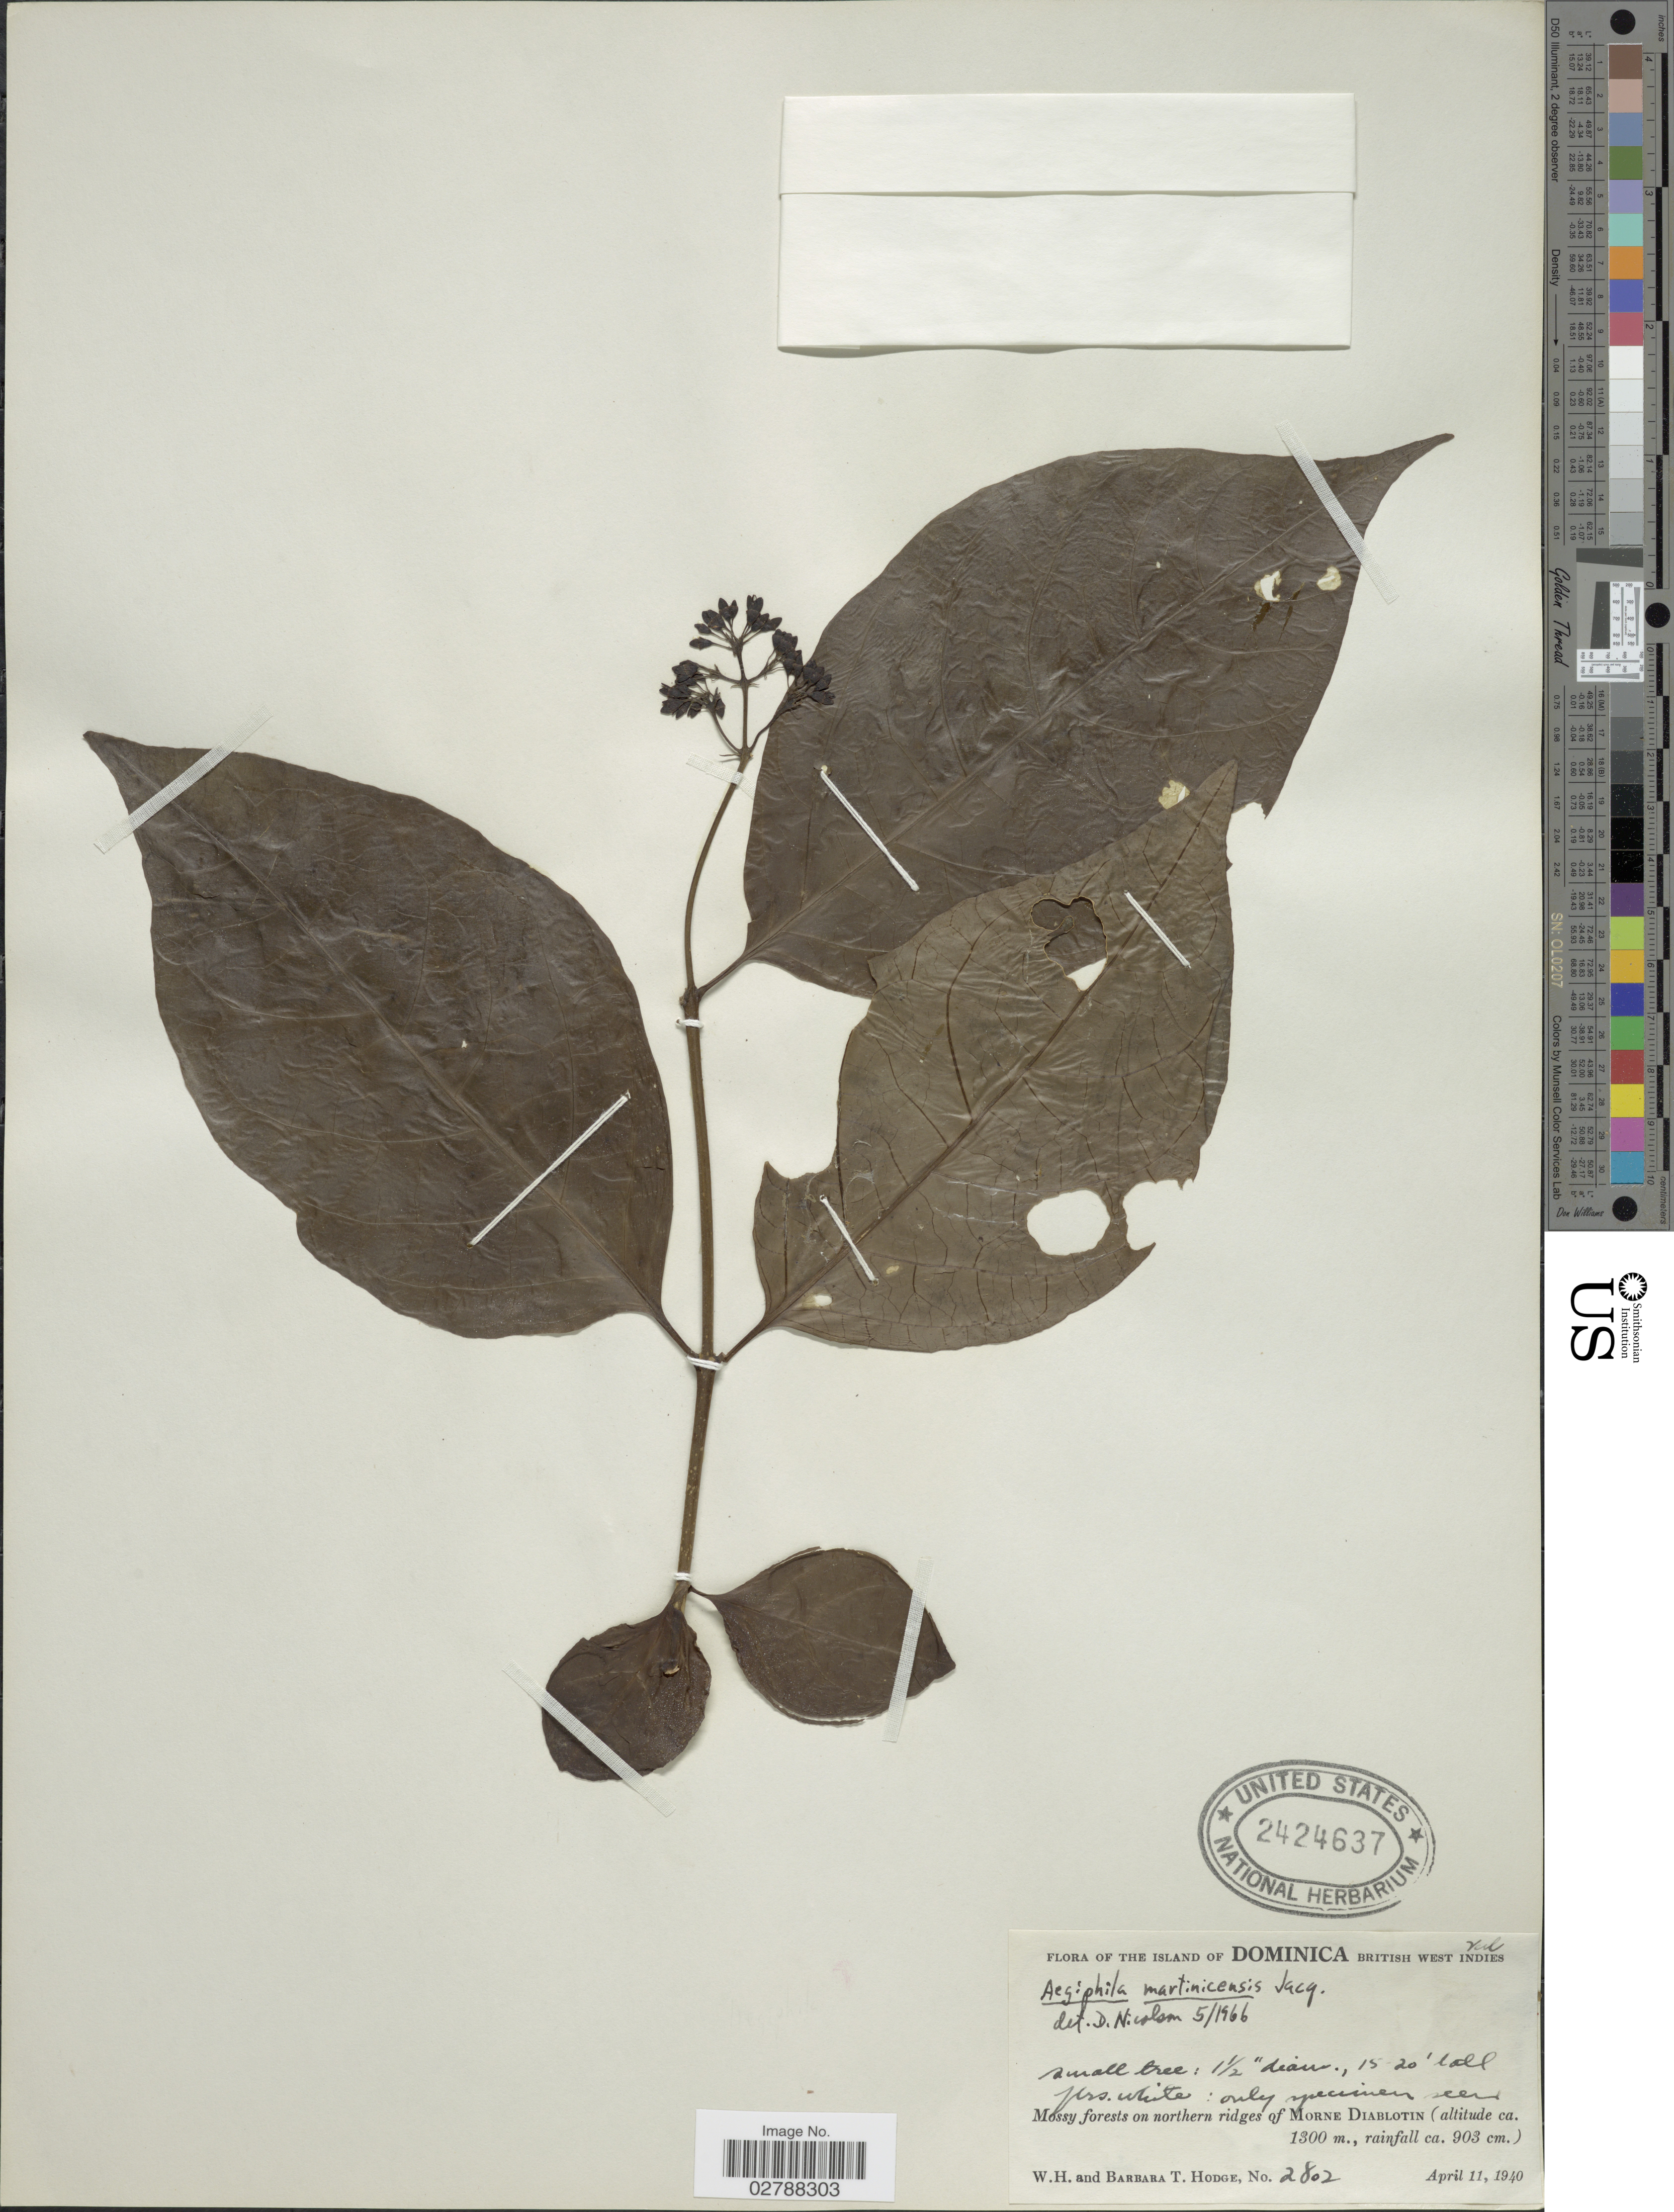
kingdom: Plantae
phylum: Tracheophyta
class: Magnoliopsida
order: Lamiales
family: Lamiaceae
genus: Aegiphila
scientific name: Aegiphila martinicensis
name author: Jacq.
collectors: W. Hodge & B. Hodge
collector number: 2802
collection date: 1940-04-11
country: Dominica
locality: The Islands of Dominica British West Indies, Mossy forests on northern ridges of Morne Diablotin.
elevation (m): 1300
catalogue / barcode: US 2424637